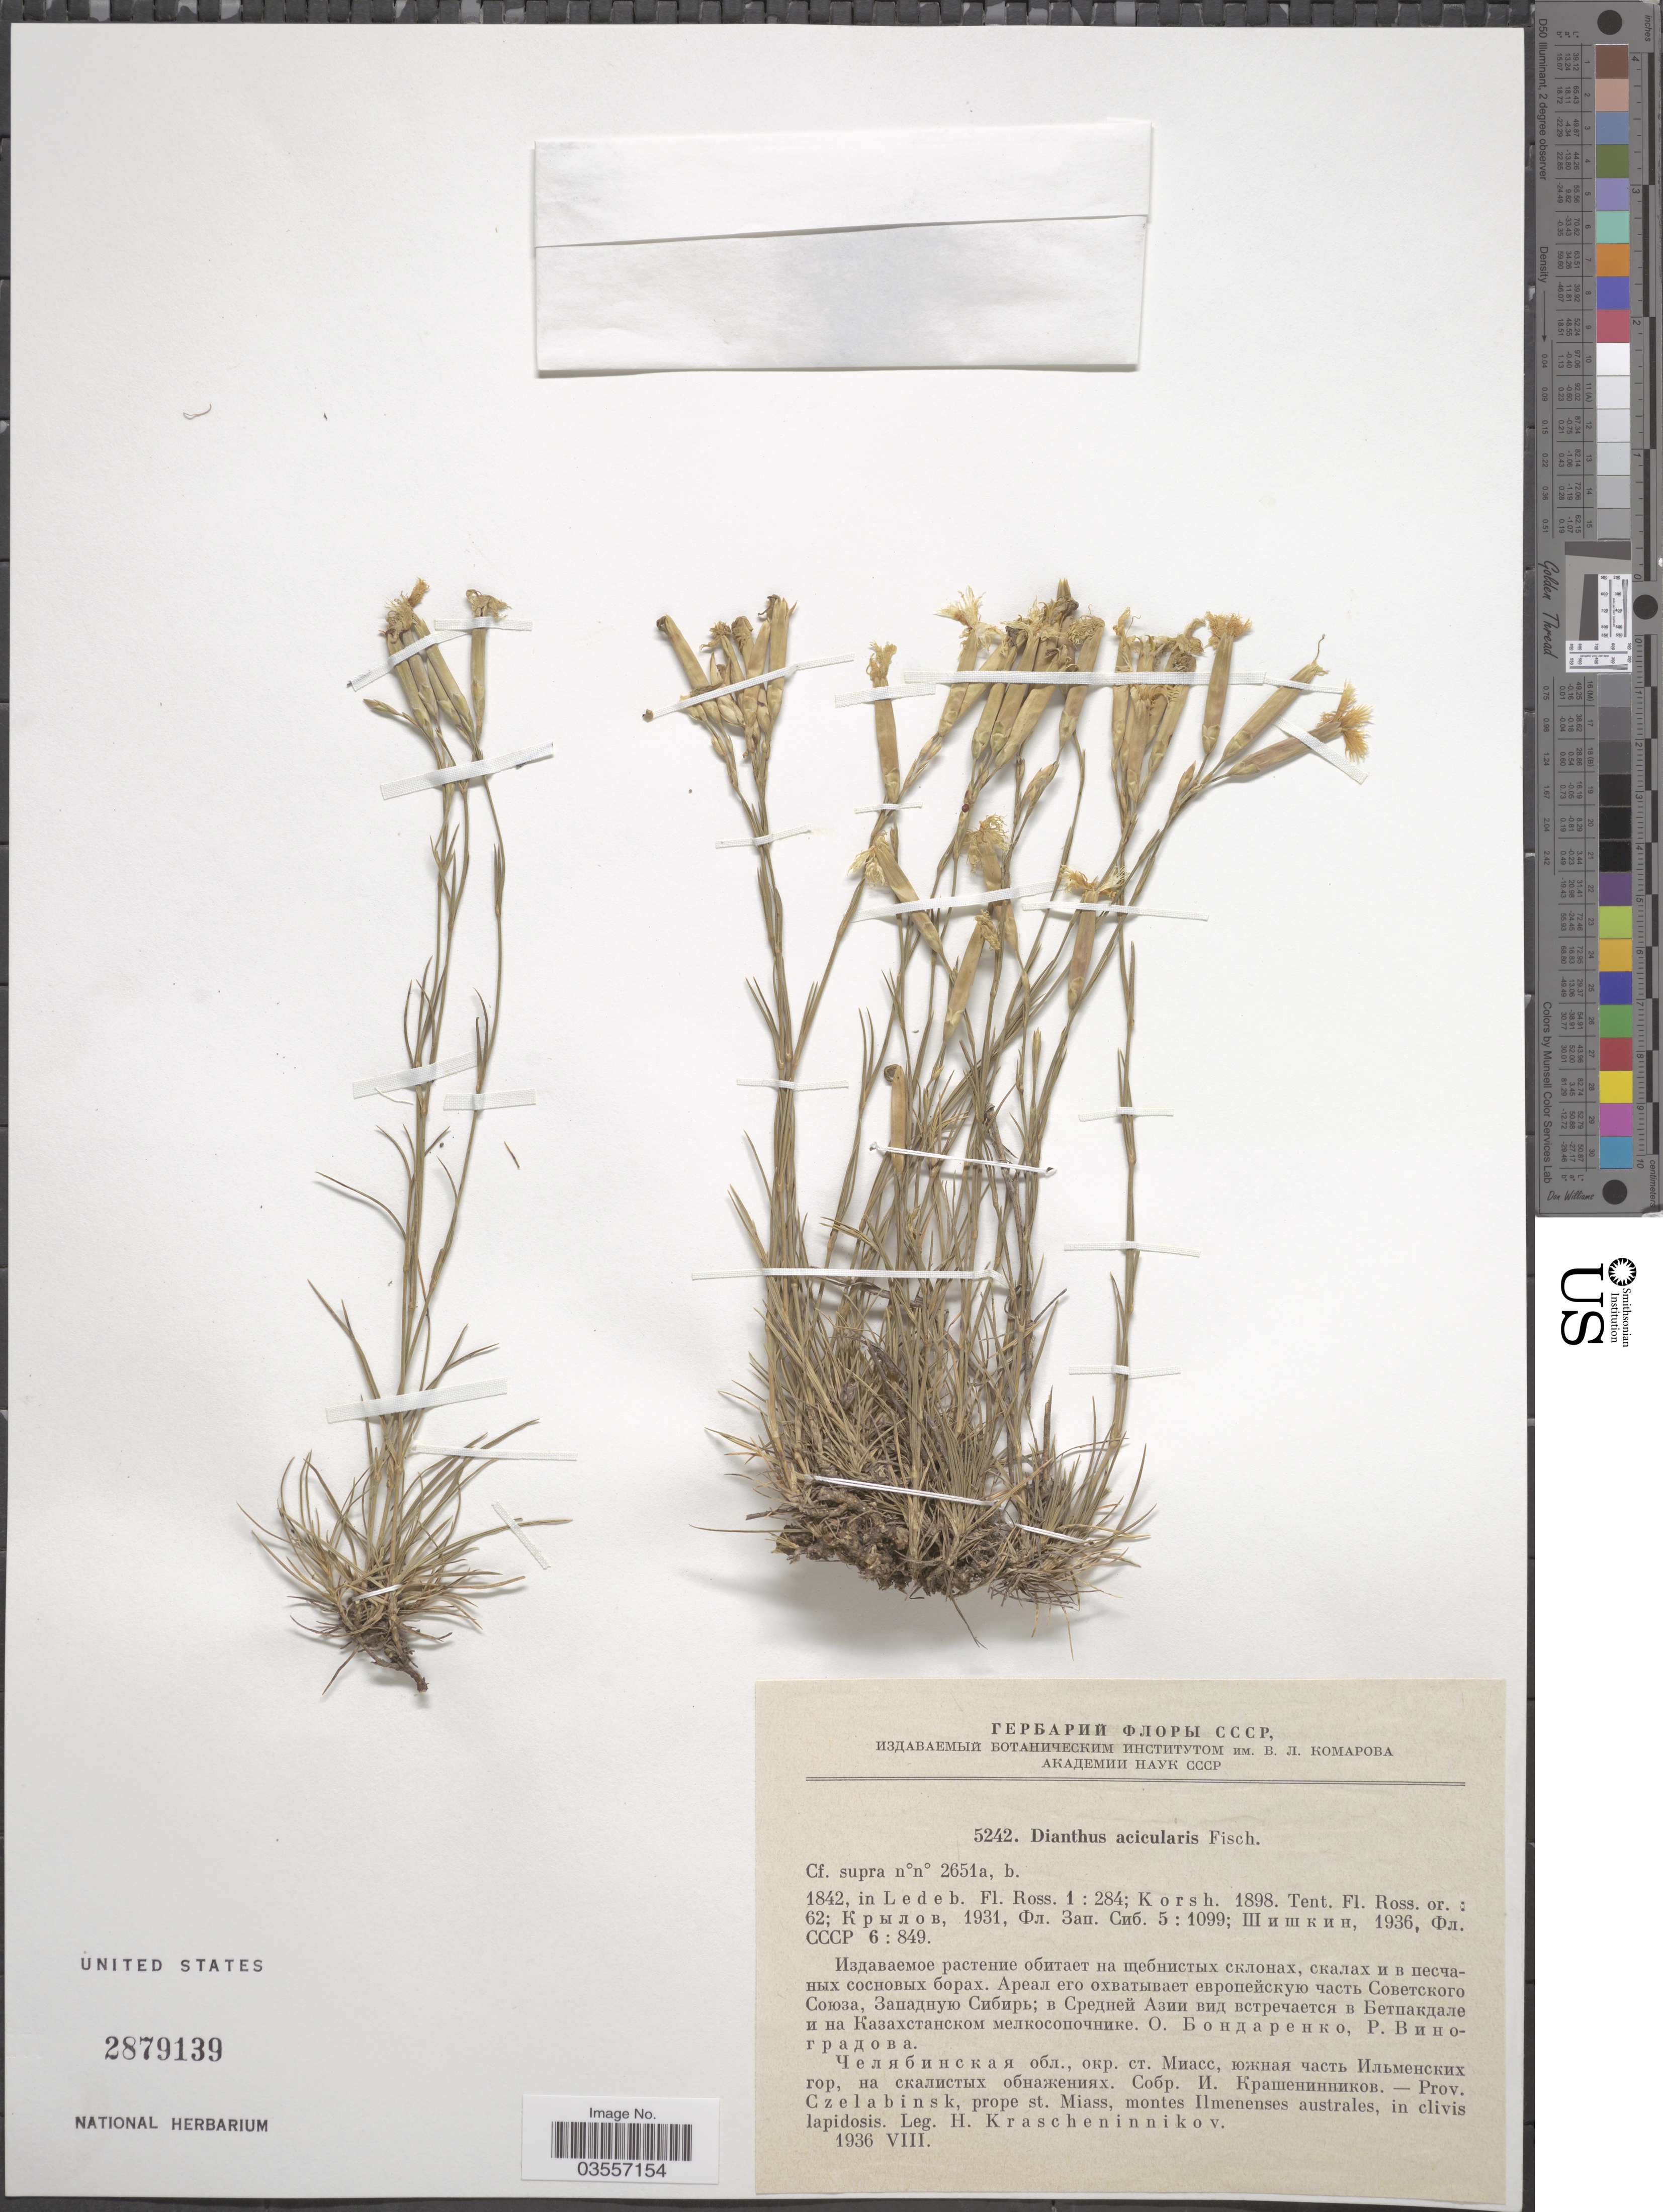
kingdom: Plantae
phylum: Tracheophyta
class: Magnoliopsida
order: Caryophyllales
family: Caryophyllaceae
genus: Dianthus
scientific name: Dianthus acicularis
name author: Fisch. ex Ledeb.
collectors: H. Krascheninnikov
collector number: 5242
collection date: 1936-08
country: Russian Federation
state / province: Chelyabinsk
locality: Prov. Czelabinsk, prope st. Miass, montes Ilmenenses australes, in clivis lapidosis.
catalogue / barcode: US 2879139